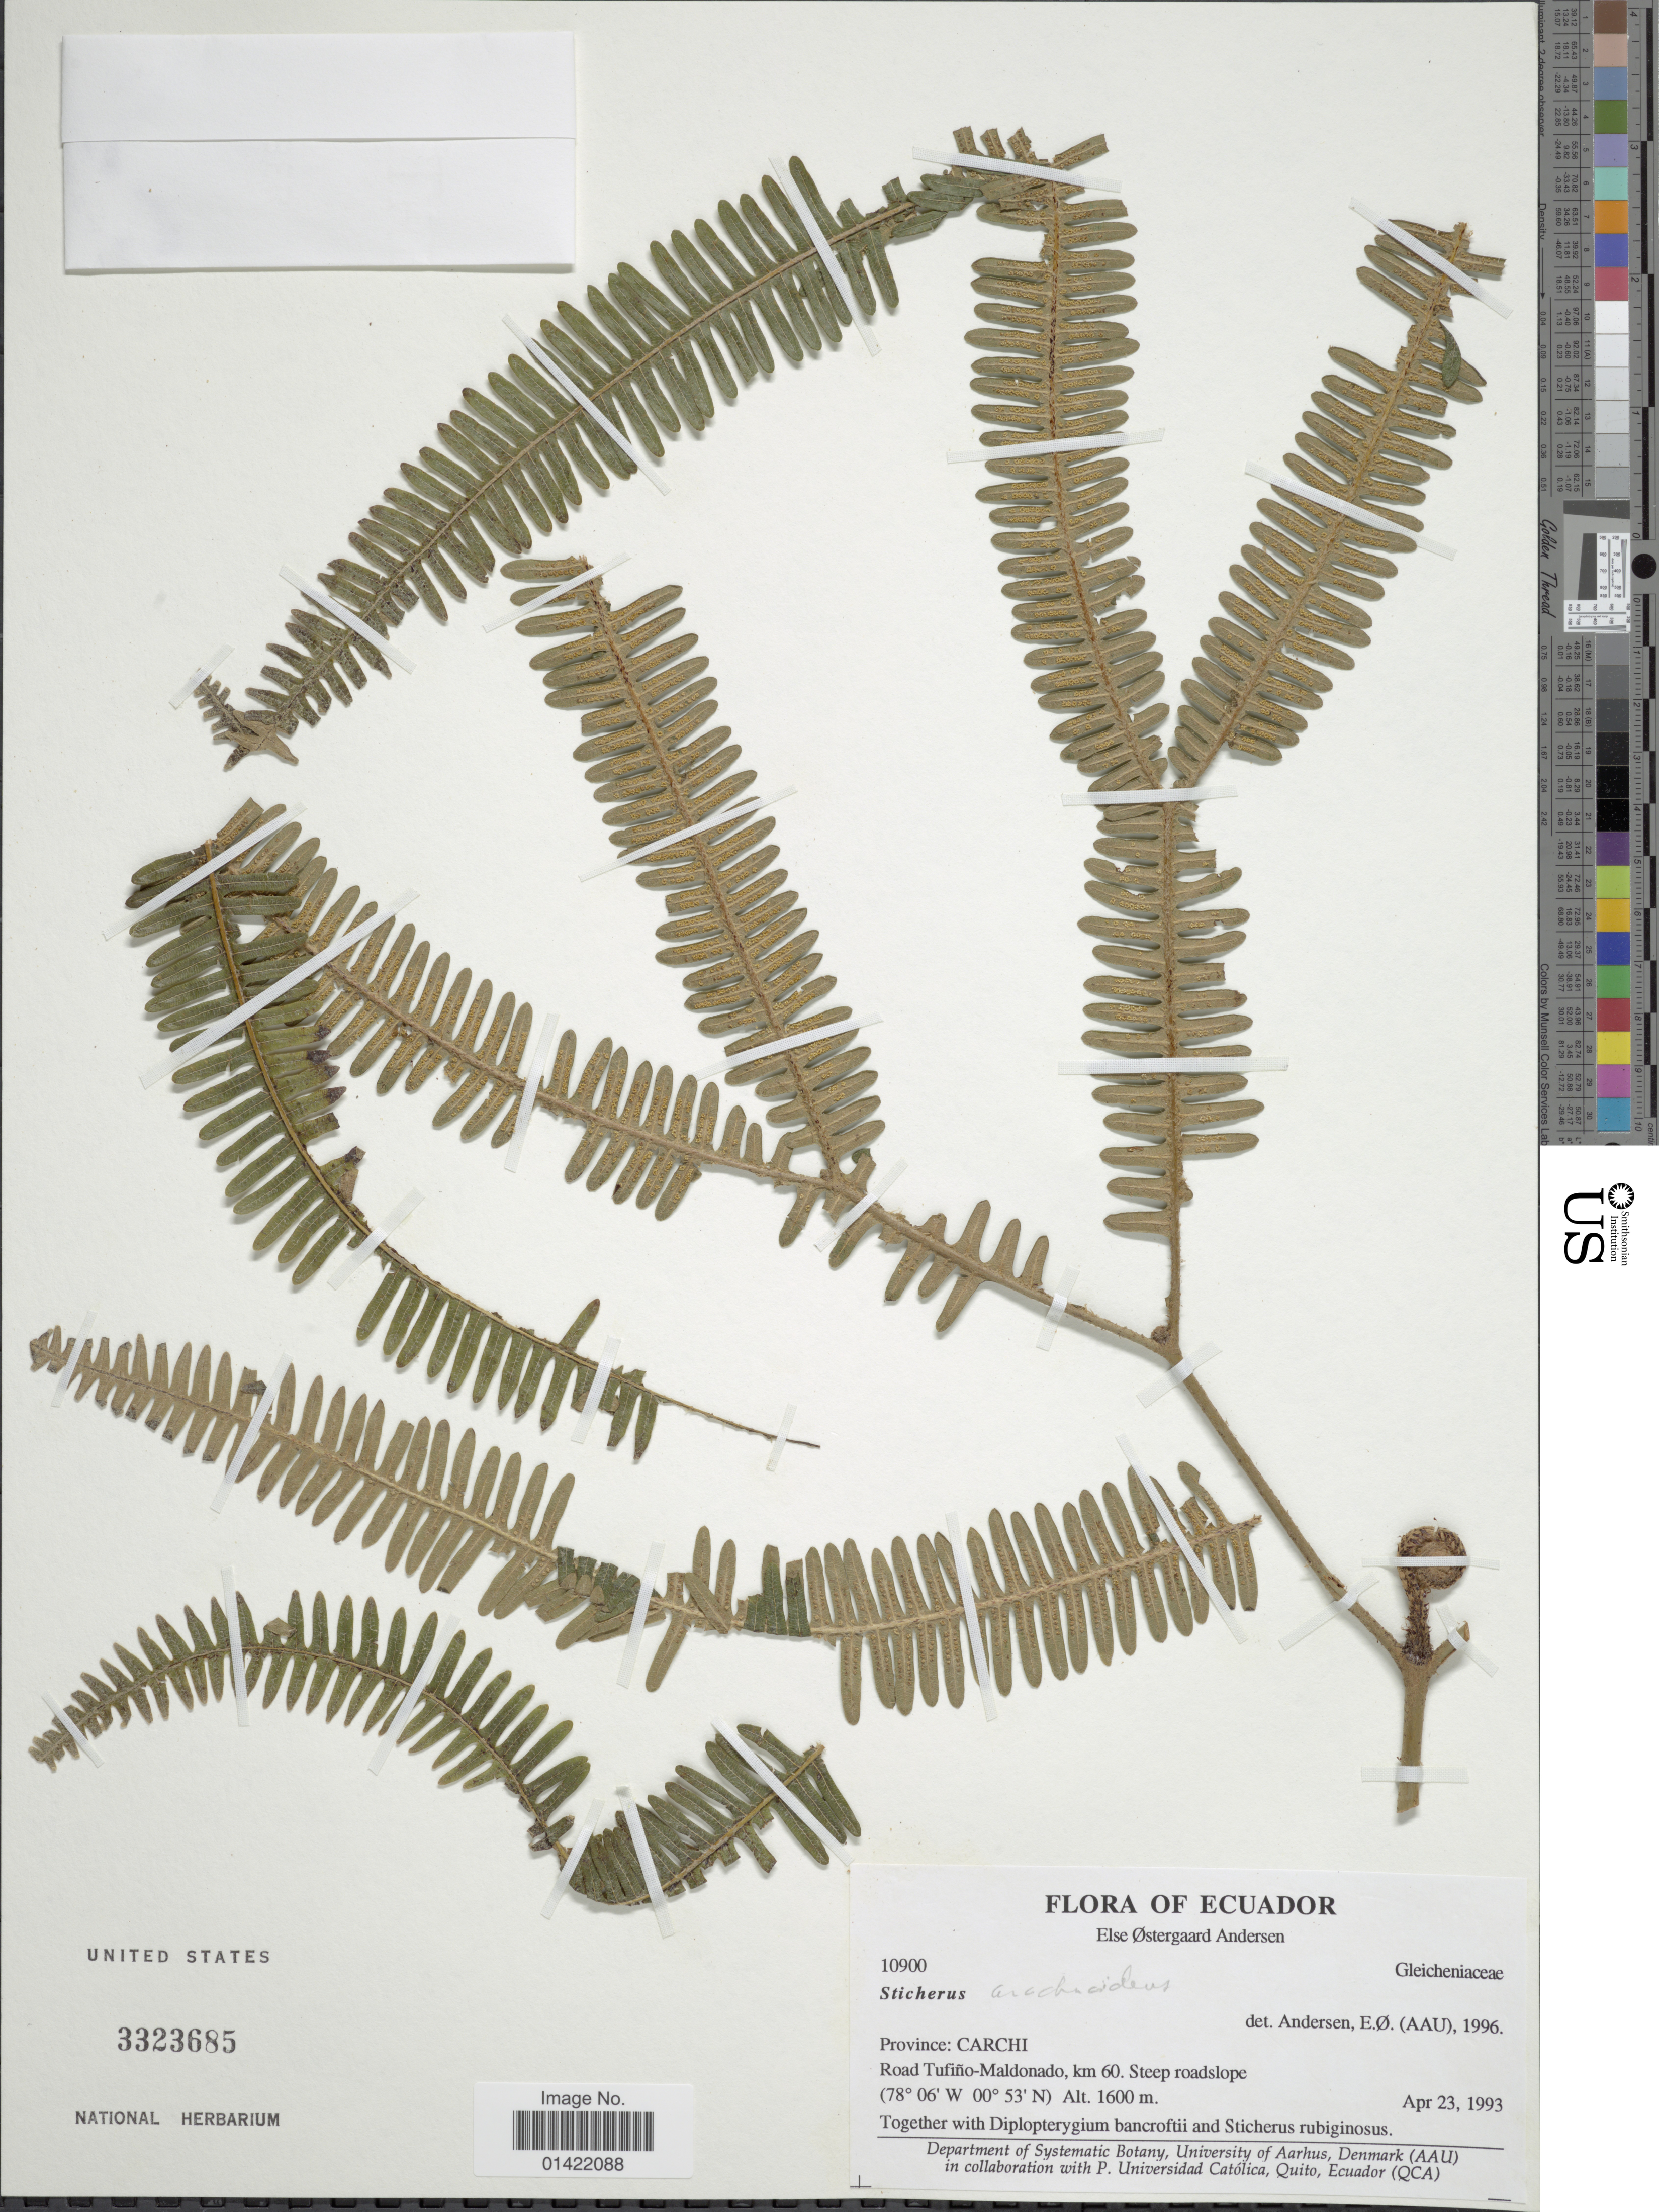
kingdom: Plantae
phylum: Tracheophyta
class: Polypodiopsida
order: Gleicheniales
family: Gleicheniaceae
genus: Sticherus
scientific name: Sticherus arachnoideus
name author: Østerg. & B. Øllg.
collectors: E. Ø. Andersen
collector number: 10900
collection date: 1993-04-23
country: Ecuador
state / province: Carchi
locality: Road Tufino-Maldonado, km 60.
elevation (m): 1600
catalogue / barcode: US 3323685